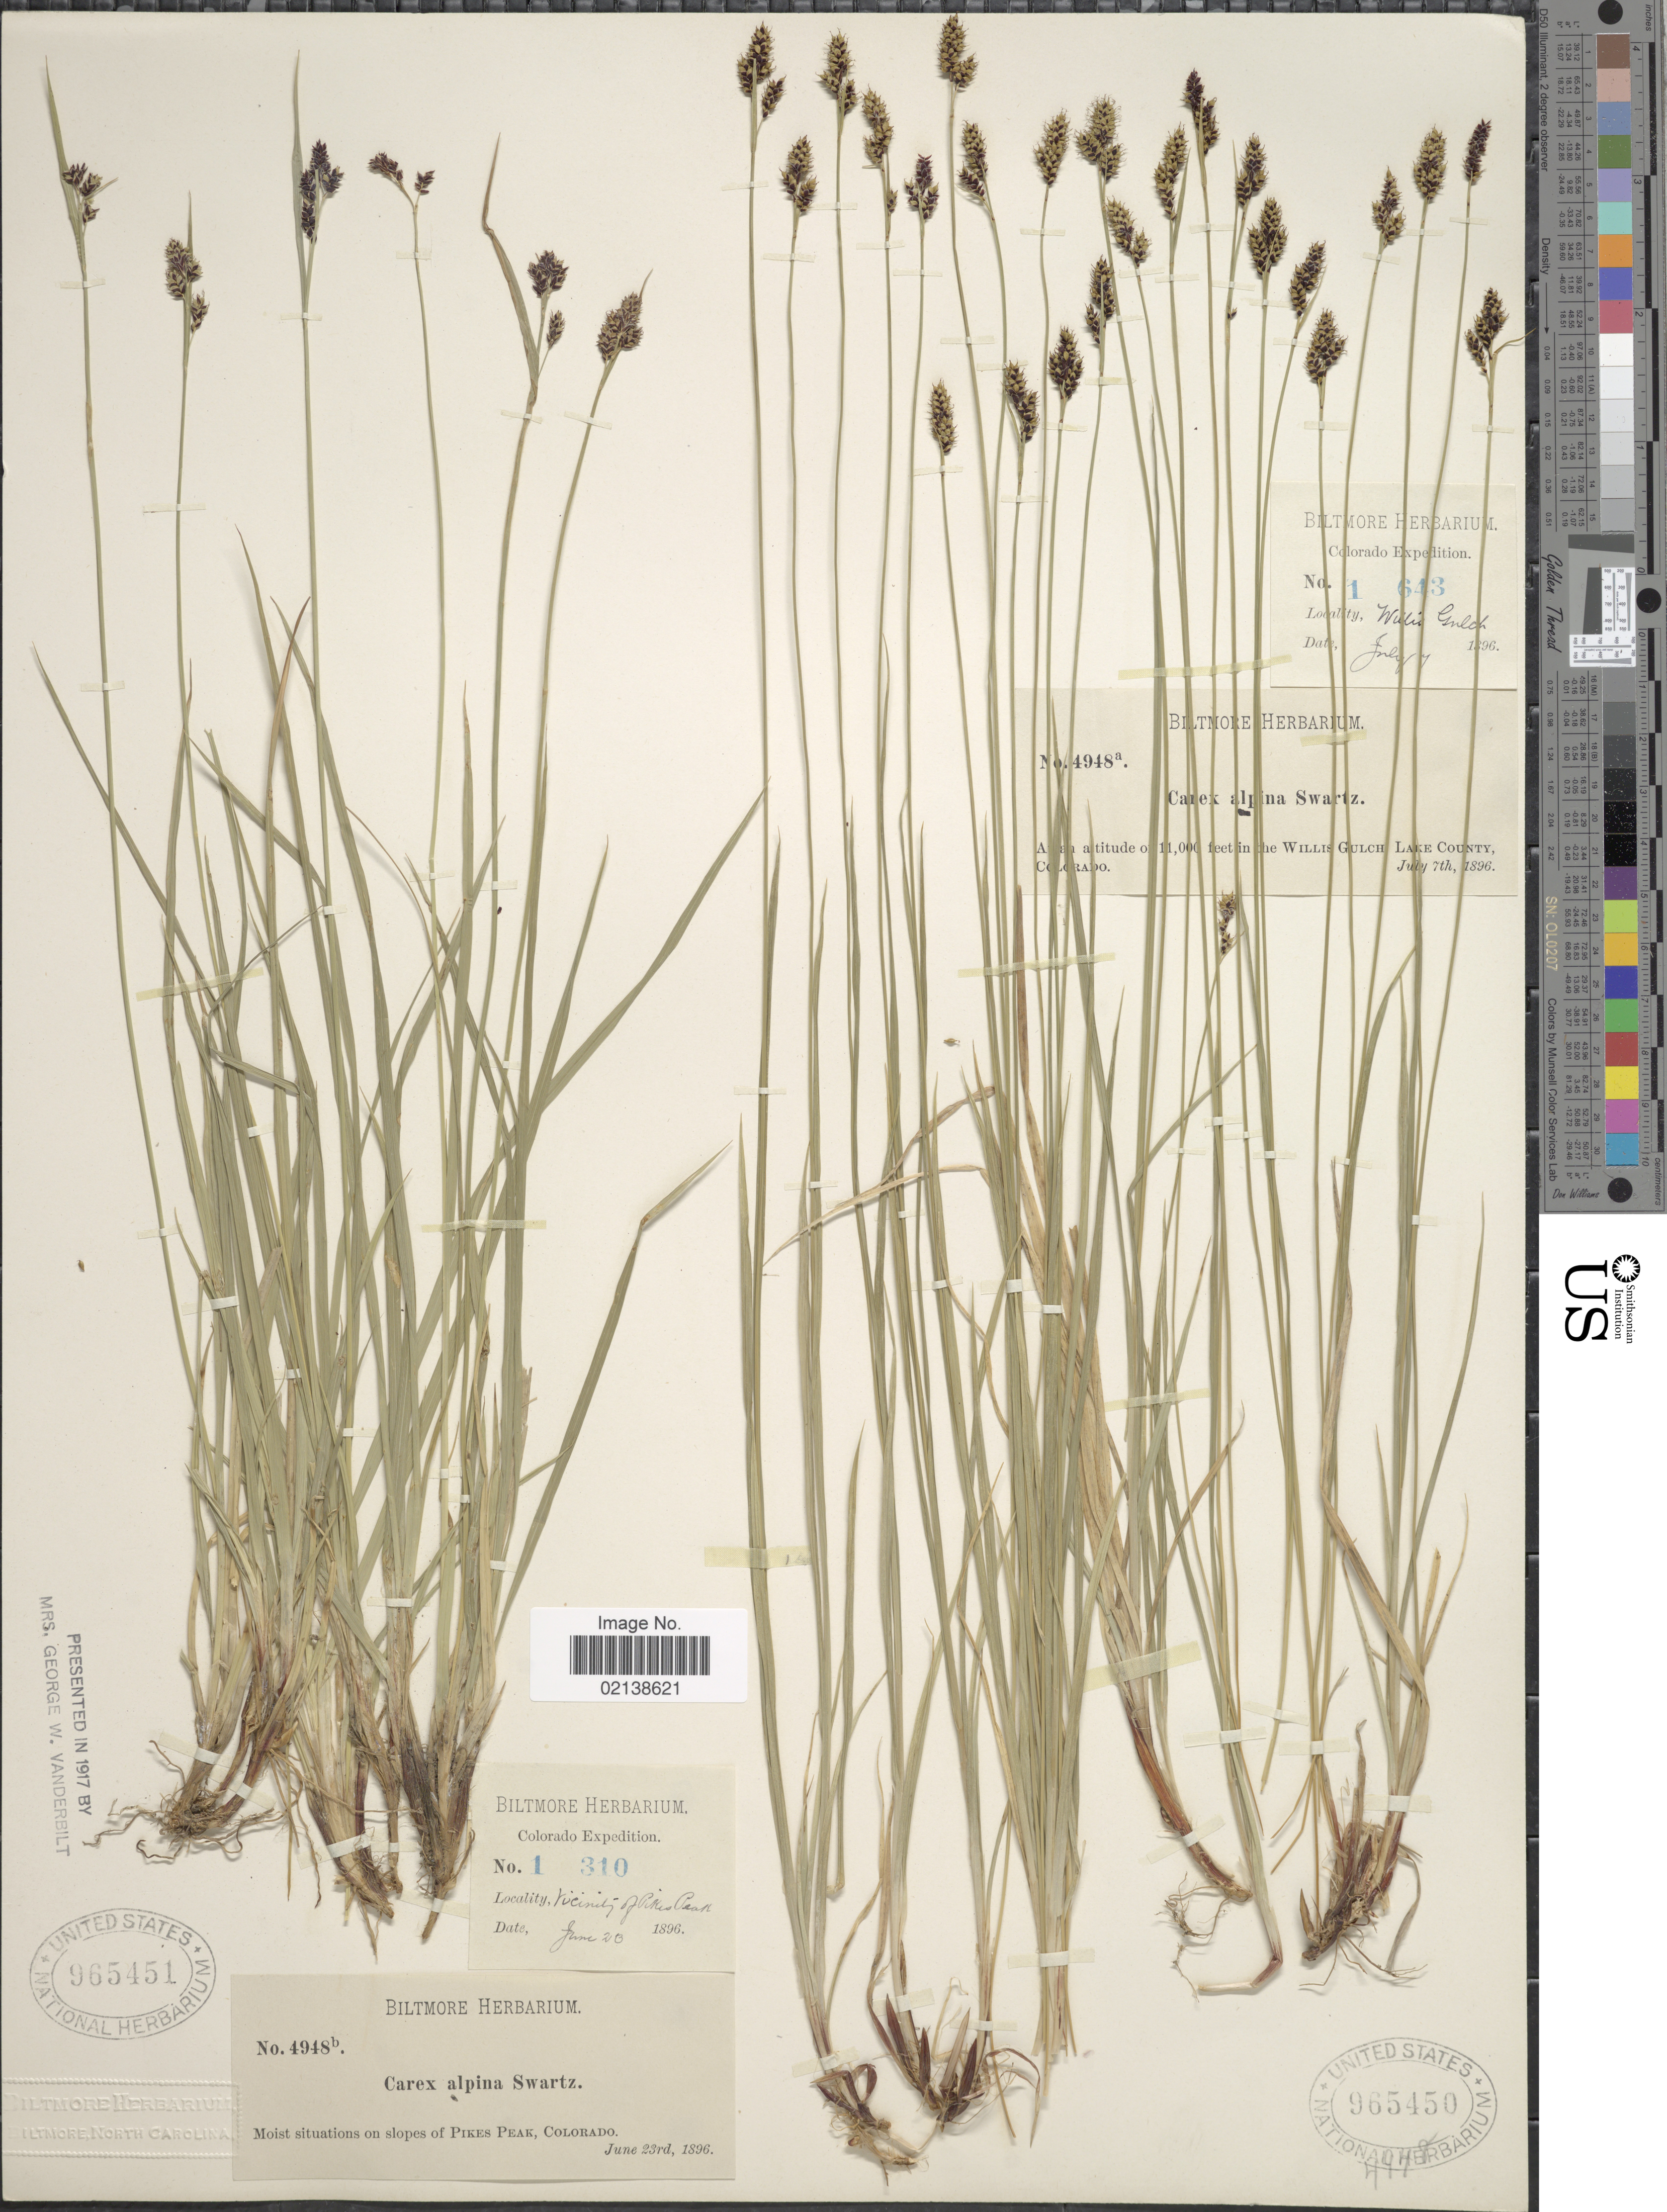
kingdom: Plantae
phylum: Tracheophyta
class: Liliopsida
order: Poales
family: Cyperaceae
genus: Carex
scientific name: Carex stevenii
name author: (Holm) Kalela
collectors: ex herb. Biltmore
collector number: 4948b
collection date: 1896-06-23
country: United States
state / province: Colorado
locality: Moist situation on slopes of Pikes Peak, Colorado, Vicinity of Pikes Peak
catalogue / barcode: US 965451